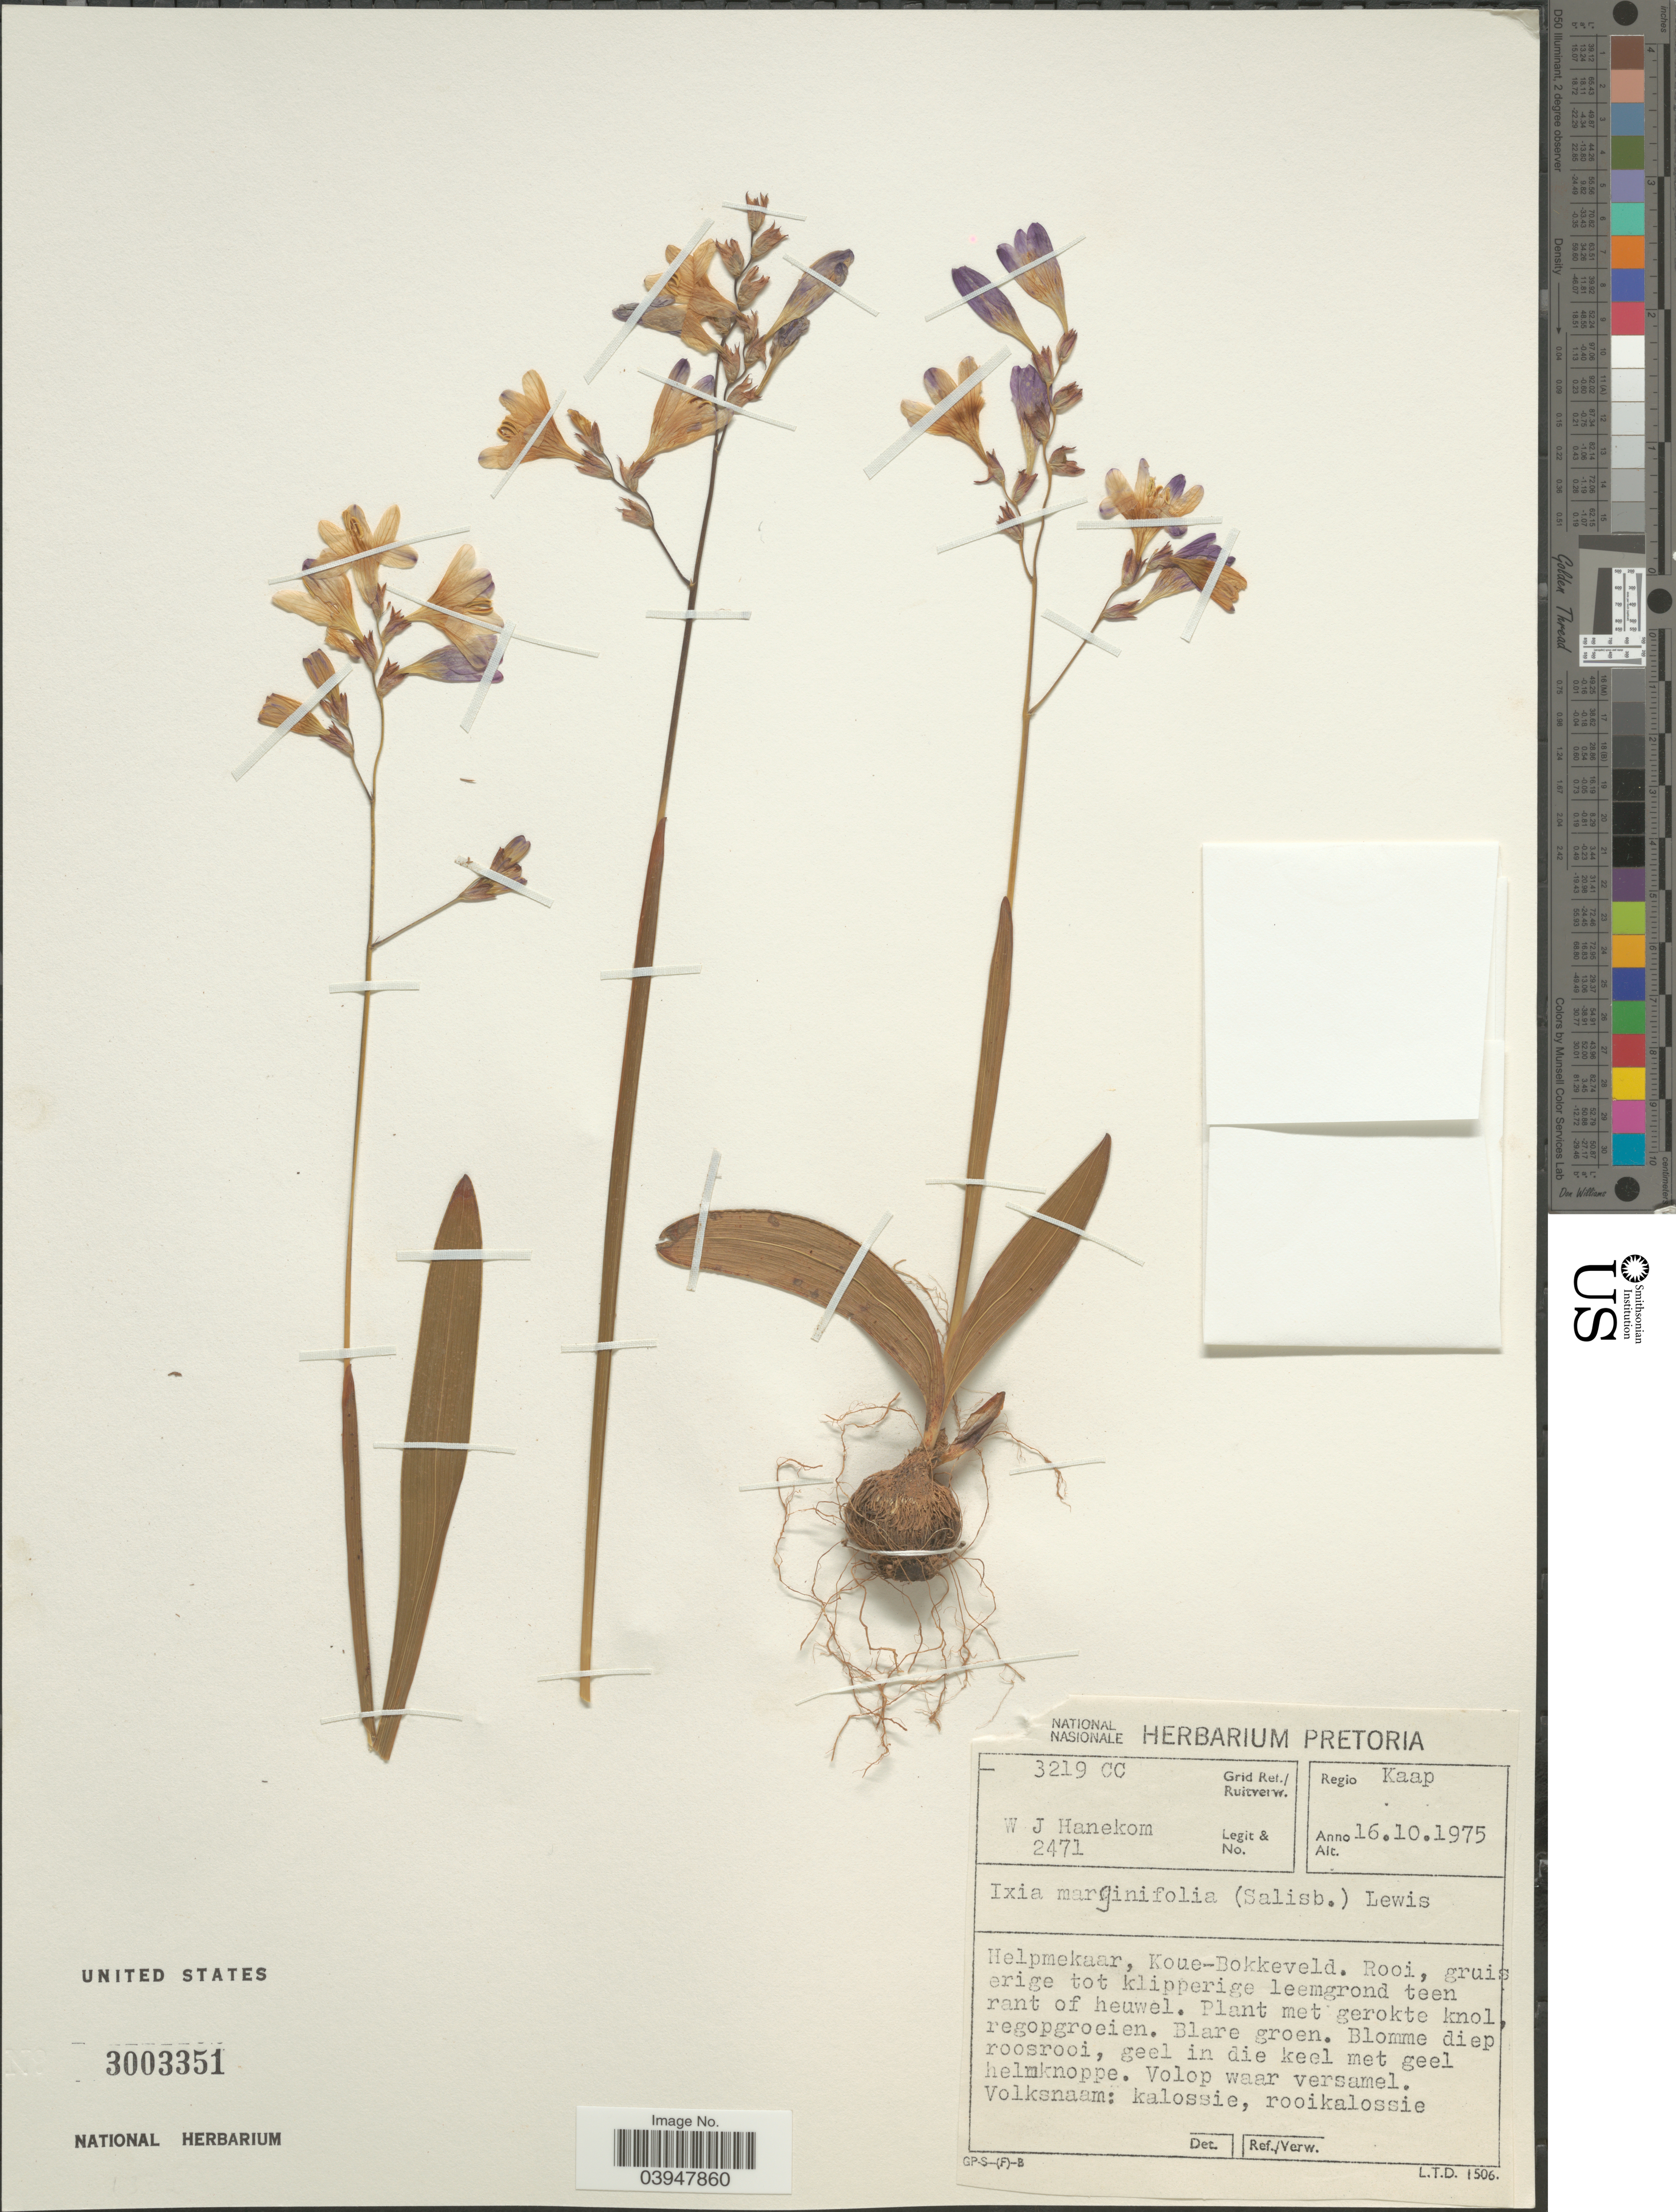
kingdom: Plantae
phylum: Tracheophyta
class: Liliopsida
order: Asparagales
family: Iridaceae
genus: Ixia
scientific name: Ixia marginifolia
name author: G.J. Lewis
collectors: W. Hanekom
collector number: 2471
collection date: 1975-10-16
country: South Africa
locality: Grid Ref./ Ruitverw. 3219 CC. Regio Kaap. Helpmekaar, Koue-Bokkeveld.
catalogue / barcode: US 3003351